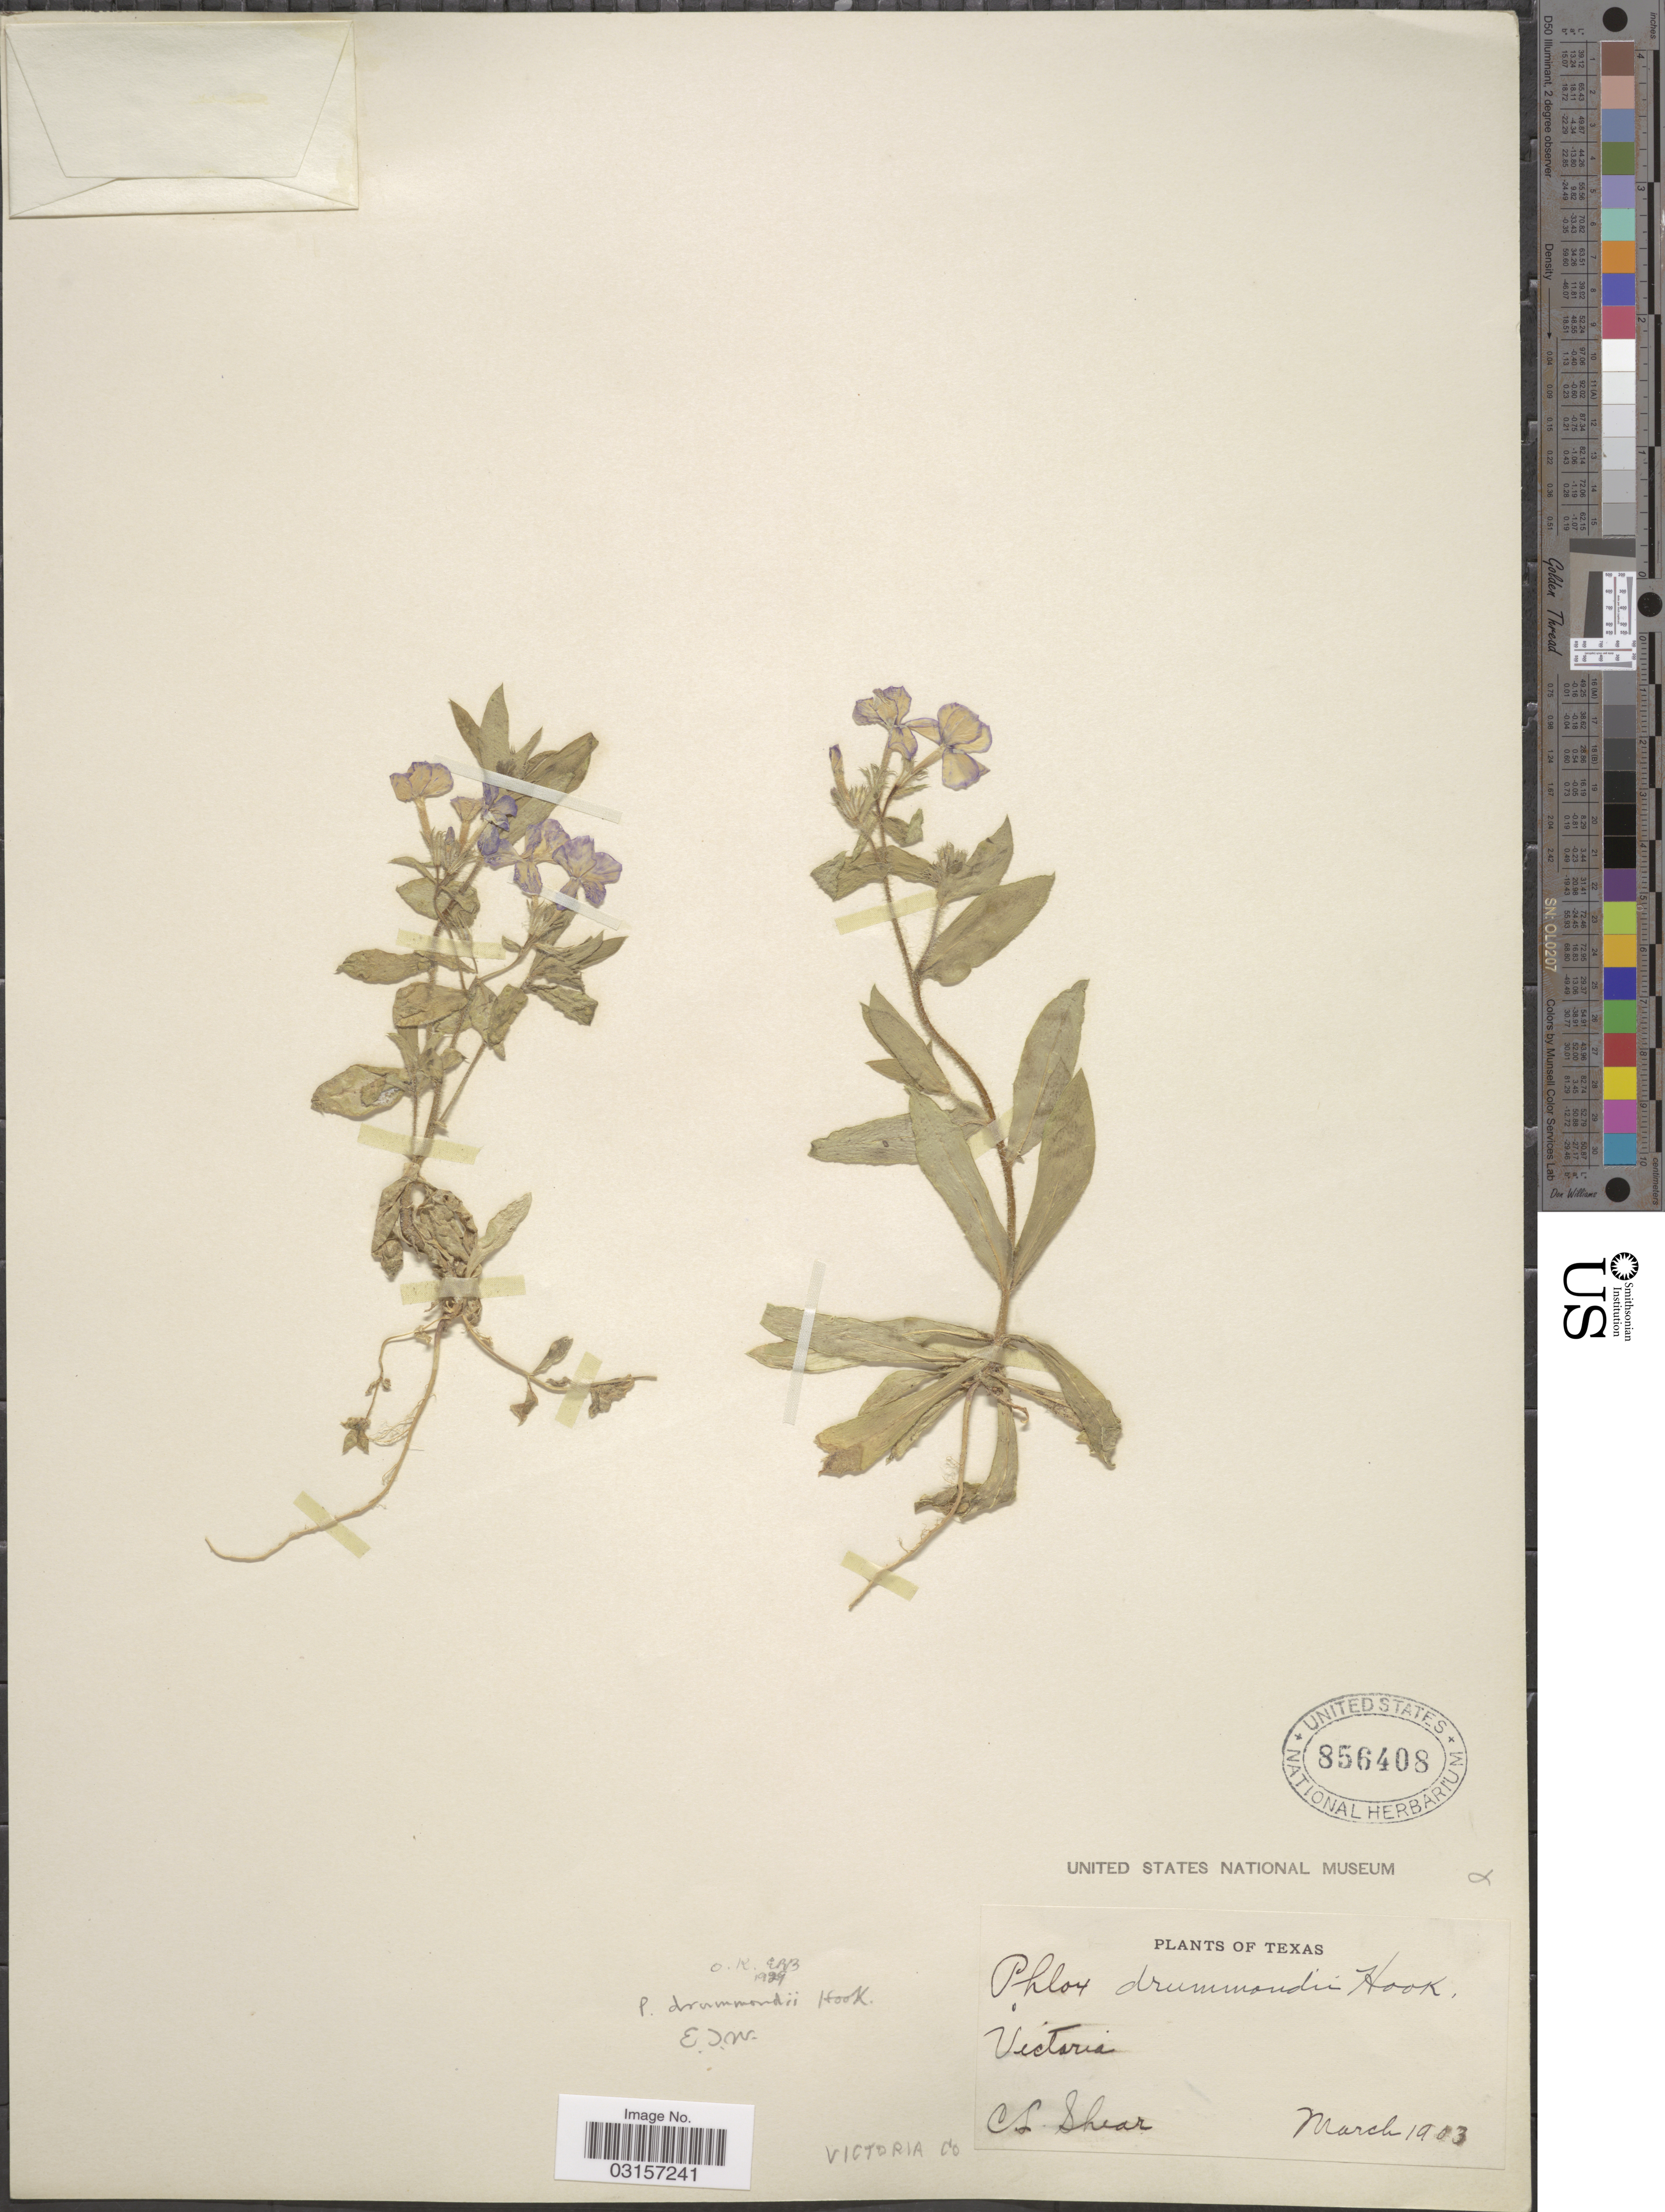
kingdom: Plantae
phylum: Tracheophyta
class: Magnoliopsida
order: Ericales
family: Polemoniaceae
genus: Phlox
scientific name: Phlox drummondii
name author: Hook.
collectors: C. L. Shear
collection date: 1903-03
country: United States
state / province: Texas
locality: Victoria. Victoria Co.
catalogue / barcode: US 856408